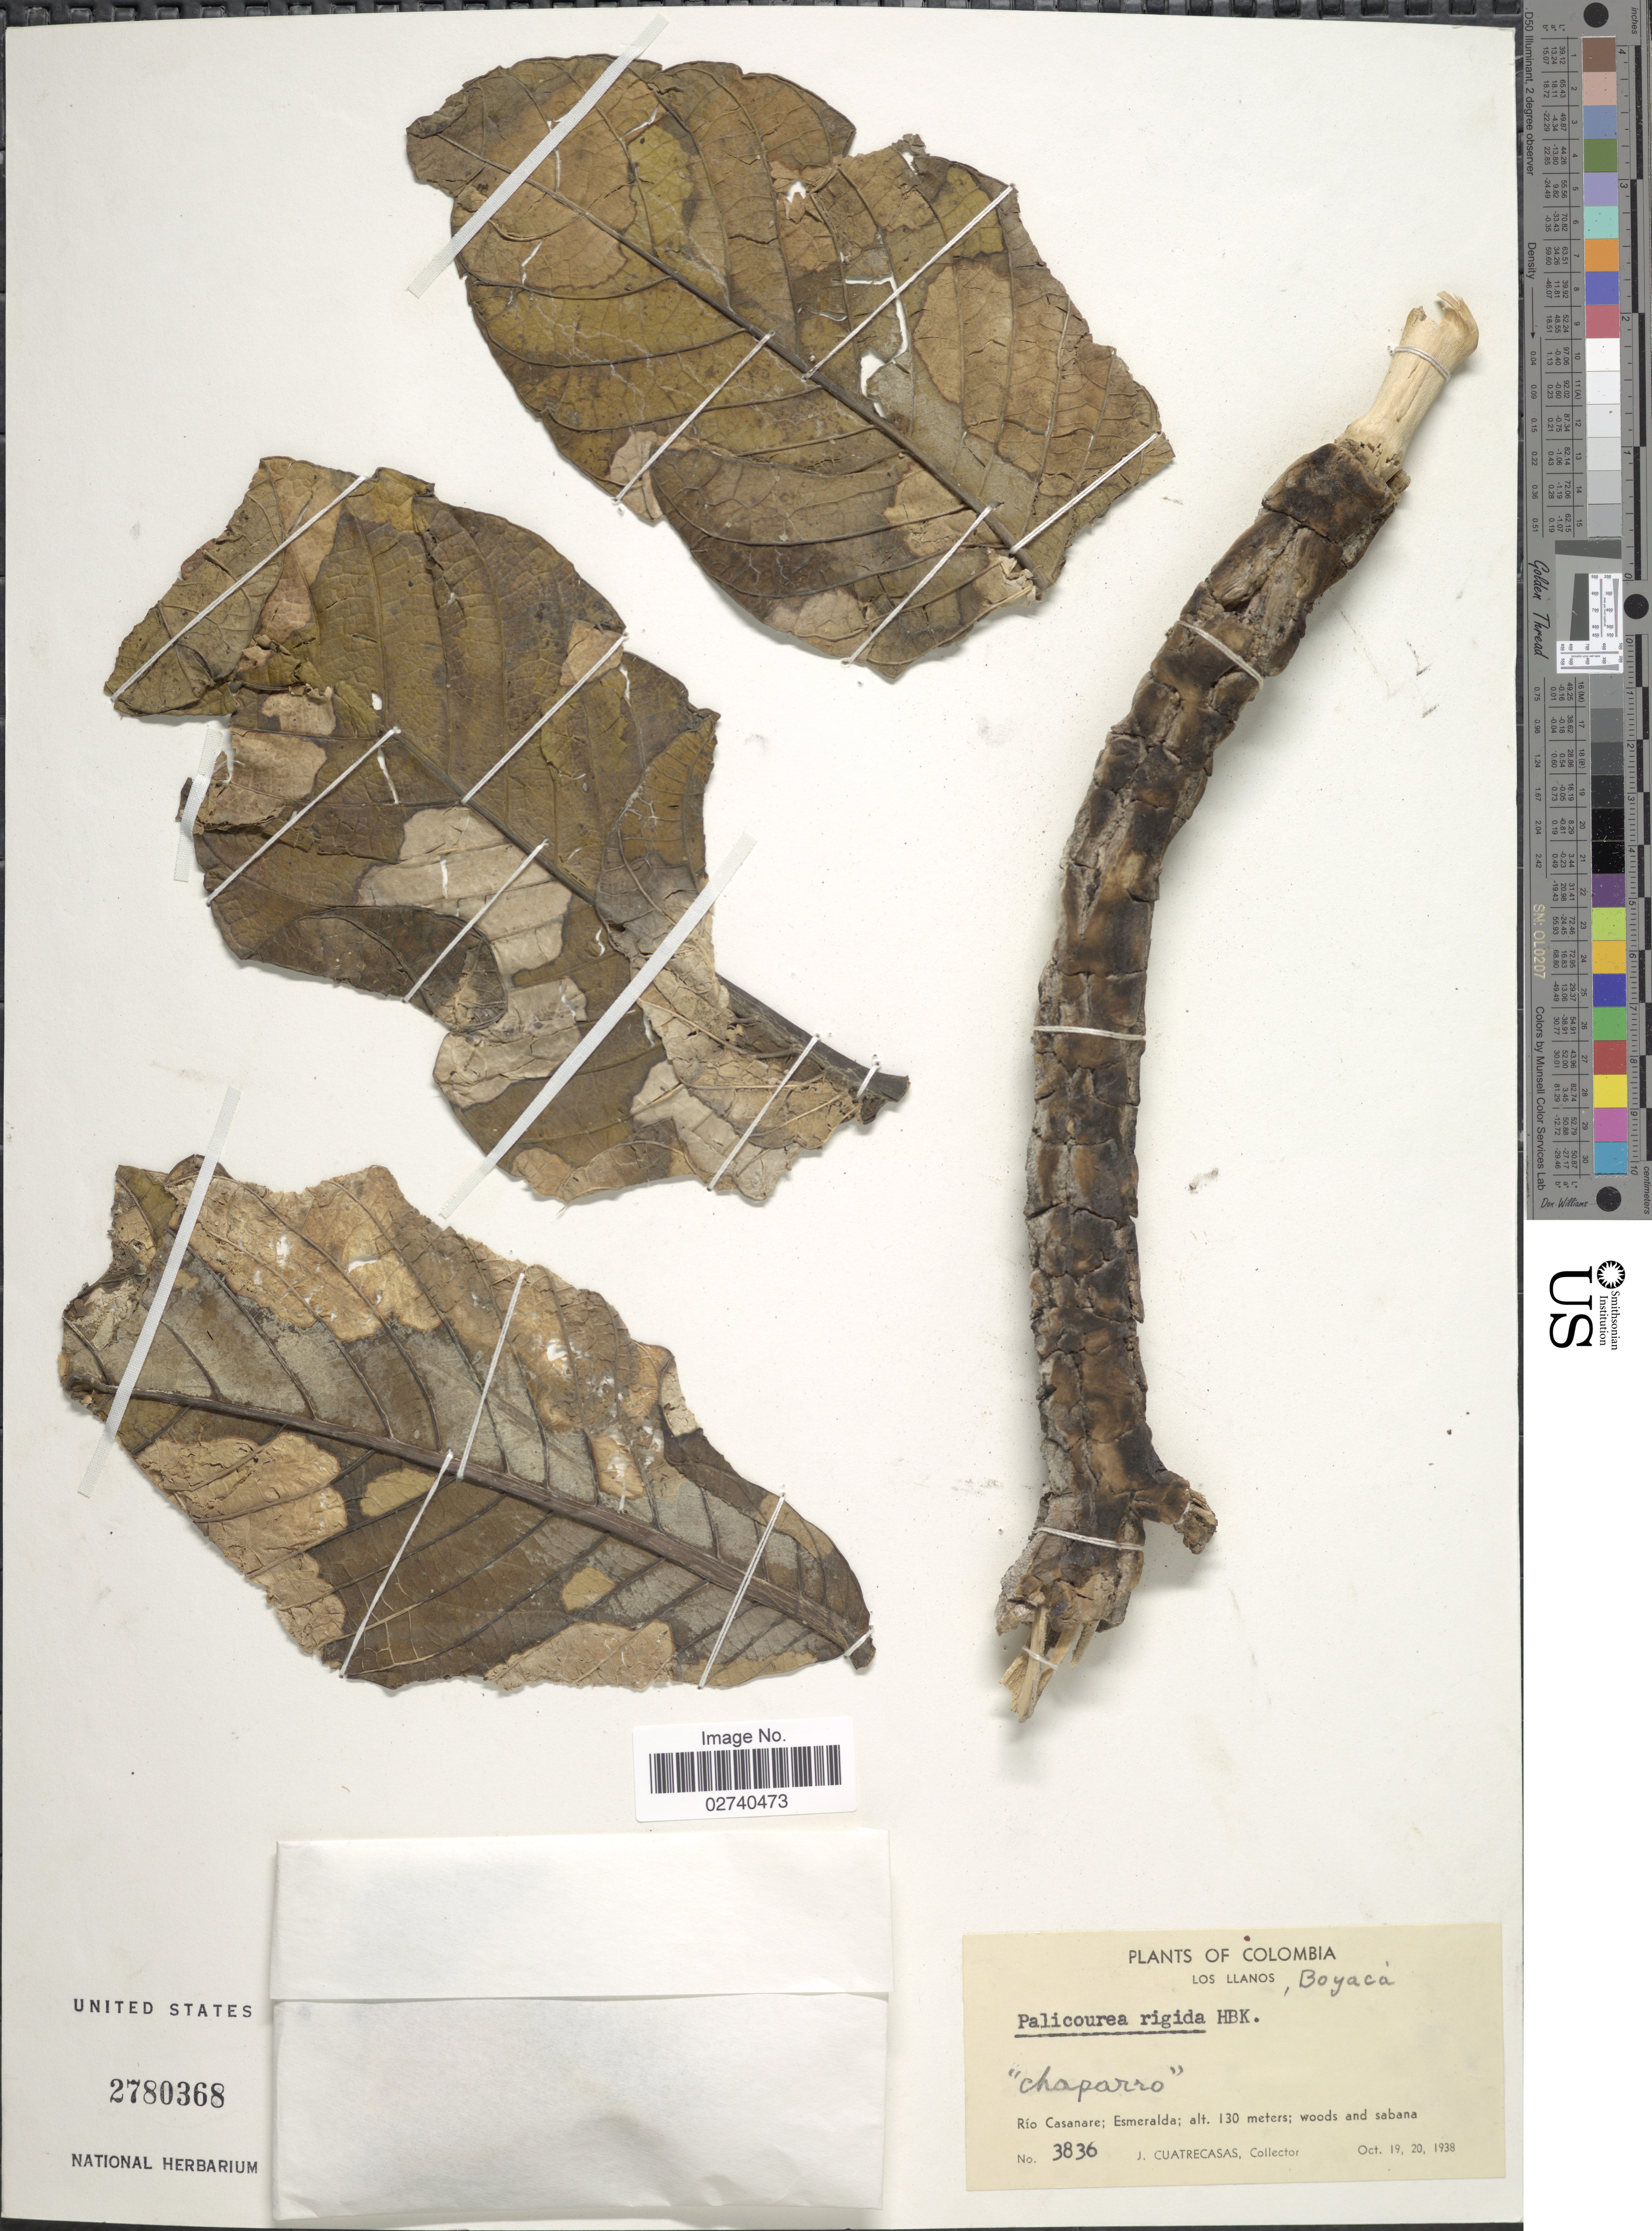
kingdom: Plantae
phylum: Tracheophyta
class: Magnoliopsida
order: Gentianales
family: Rubiaceae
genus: Palicourea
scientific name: Palicourea rigida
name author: Kunth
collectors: J. Cuatrecasas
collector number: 3836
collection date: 1938-10-19/1938-10-20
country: Colombia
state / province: Boyacá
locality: Los Llanos. "Chaparro". Rio Casanare; Esmeralda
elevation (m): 130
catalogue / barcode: US 2780368